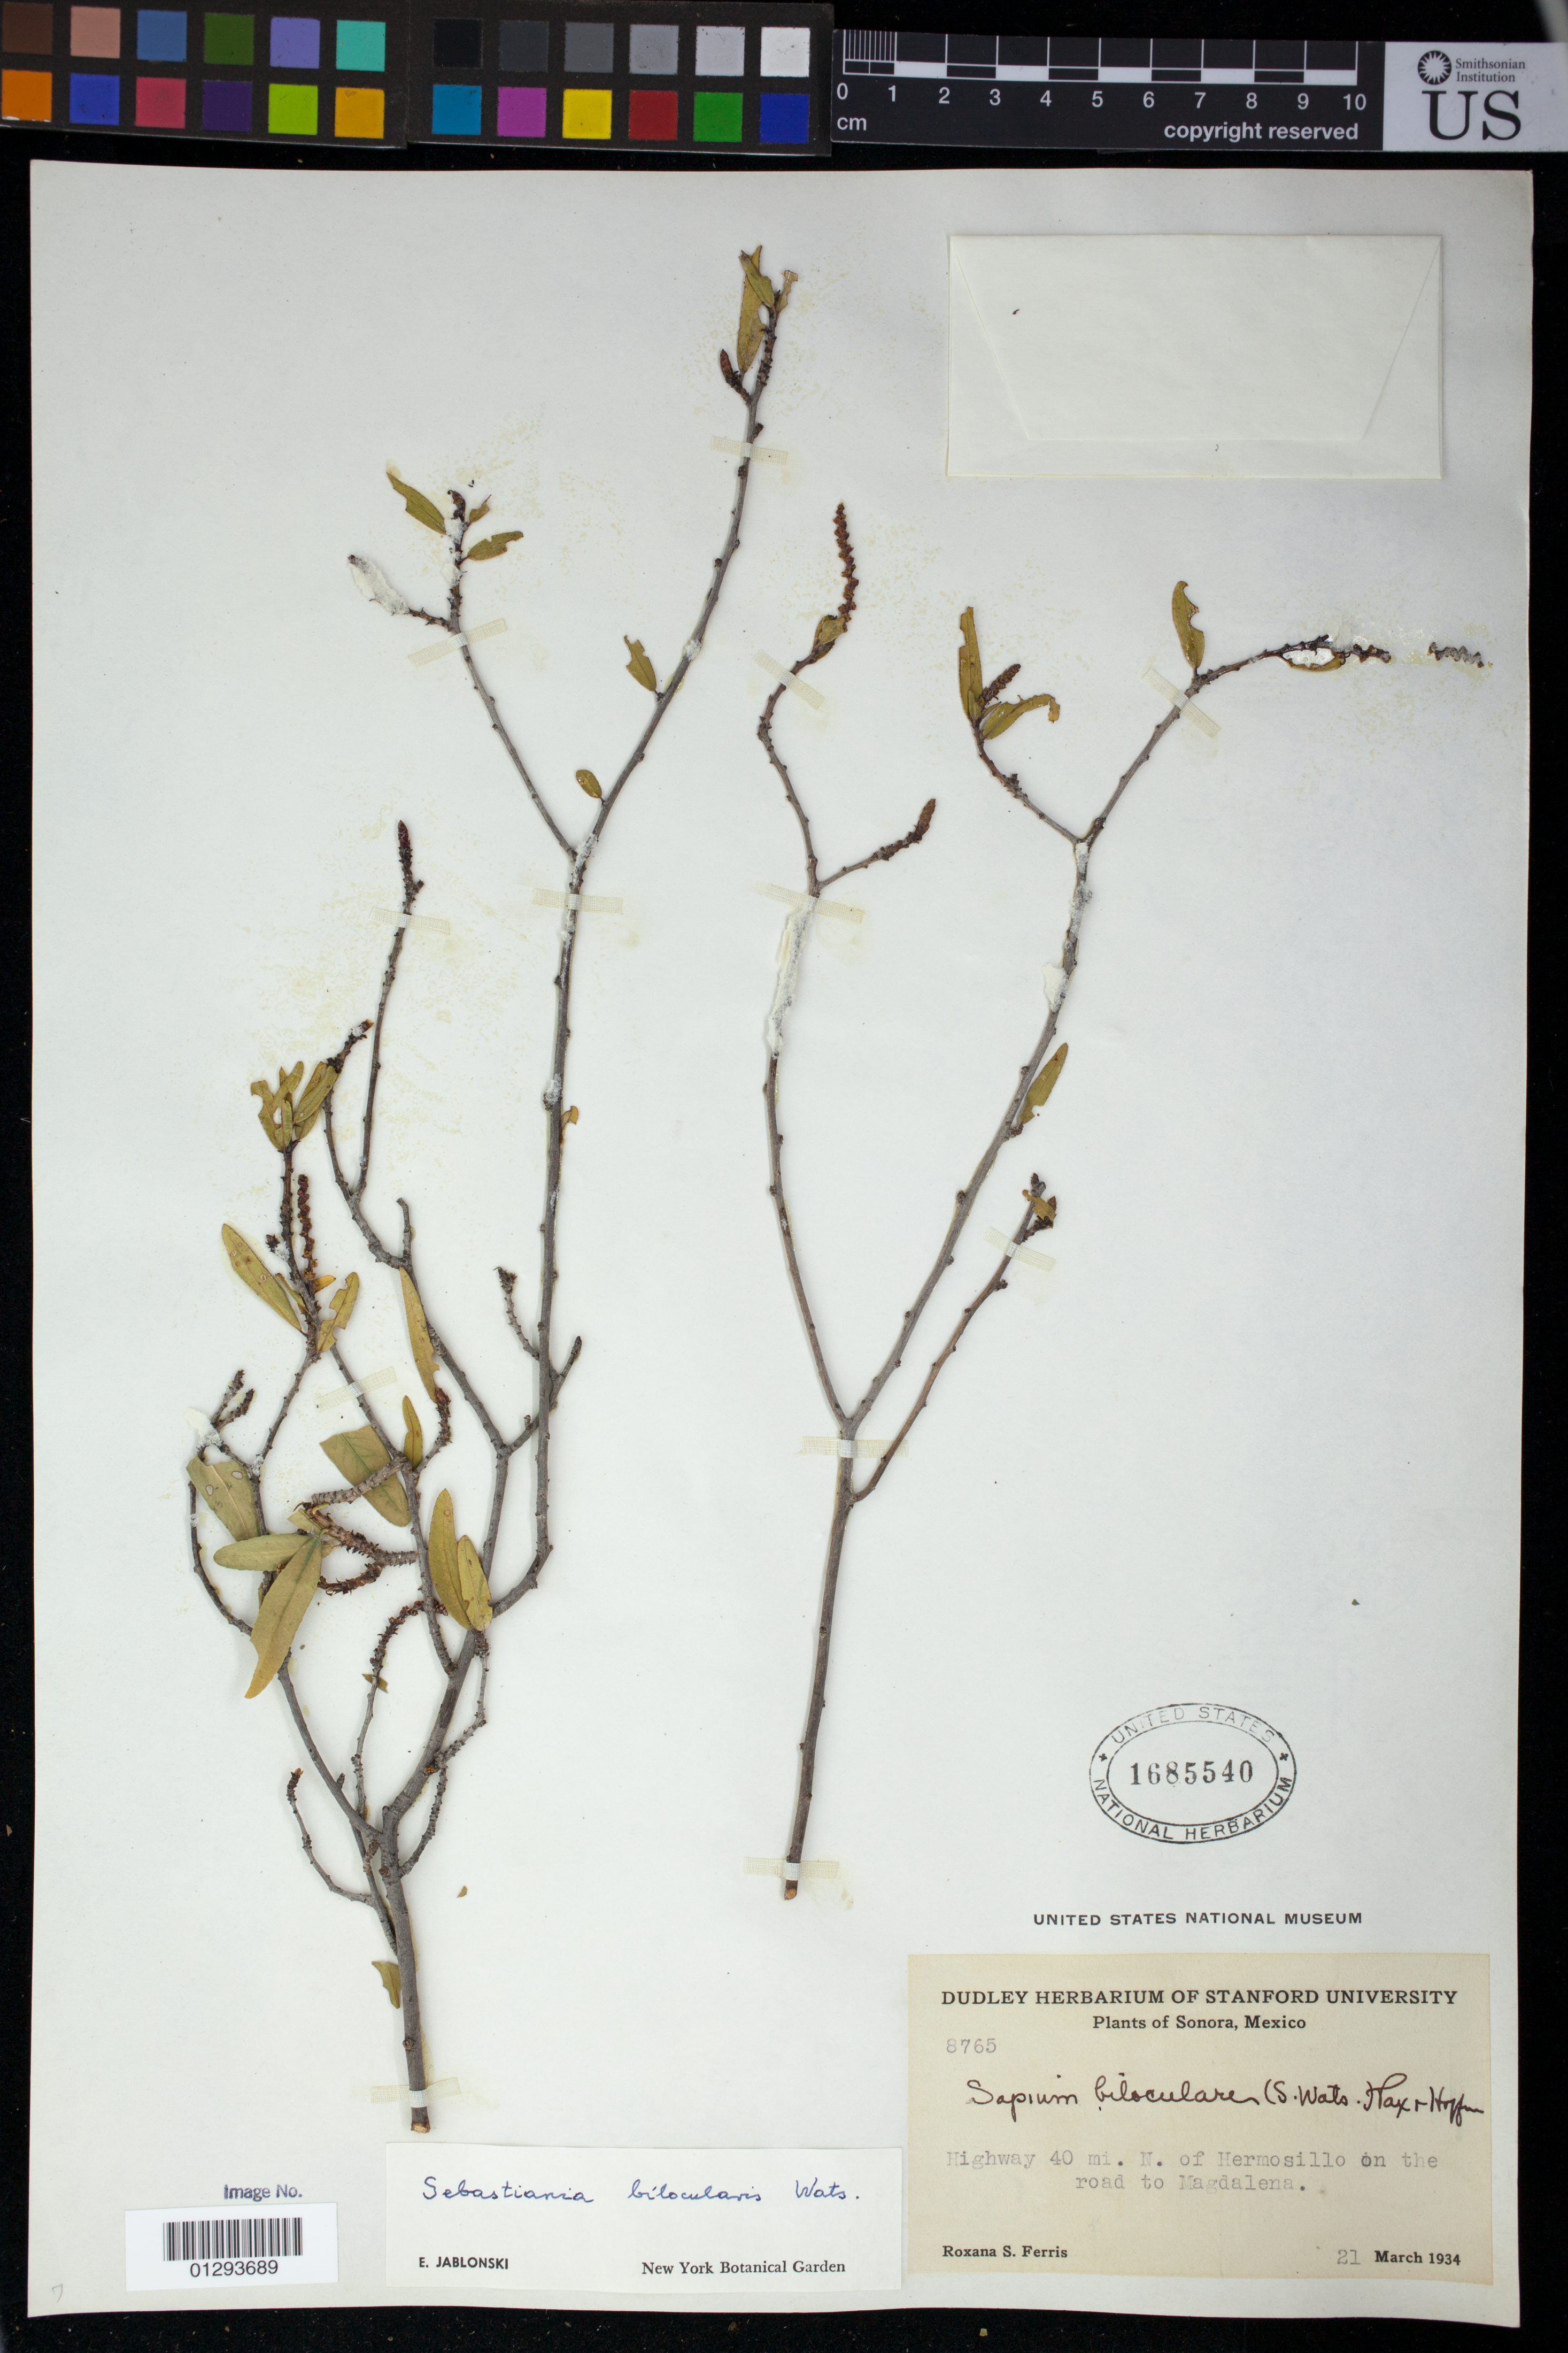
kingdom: Plantae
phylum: Tracheophyta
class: Magnoliopsida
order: Malpighiales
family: Euphorbiaceae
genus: Sebastiania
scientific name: Sebastiania bilocularis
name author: S. Watson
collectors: R. S. Ferris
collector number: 8765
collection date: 1934-03-21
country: Mexico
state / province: Sonora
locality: Highway 40 mi. N of Hermosillo on the road to Magdalena.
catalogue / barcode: US 1685540